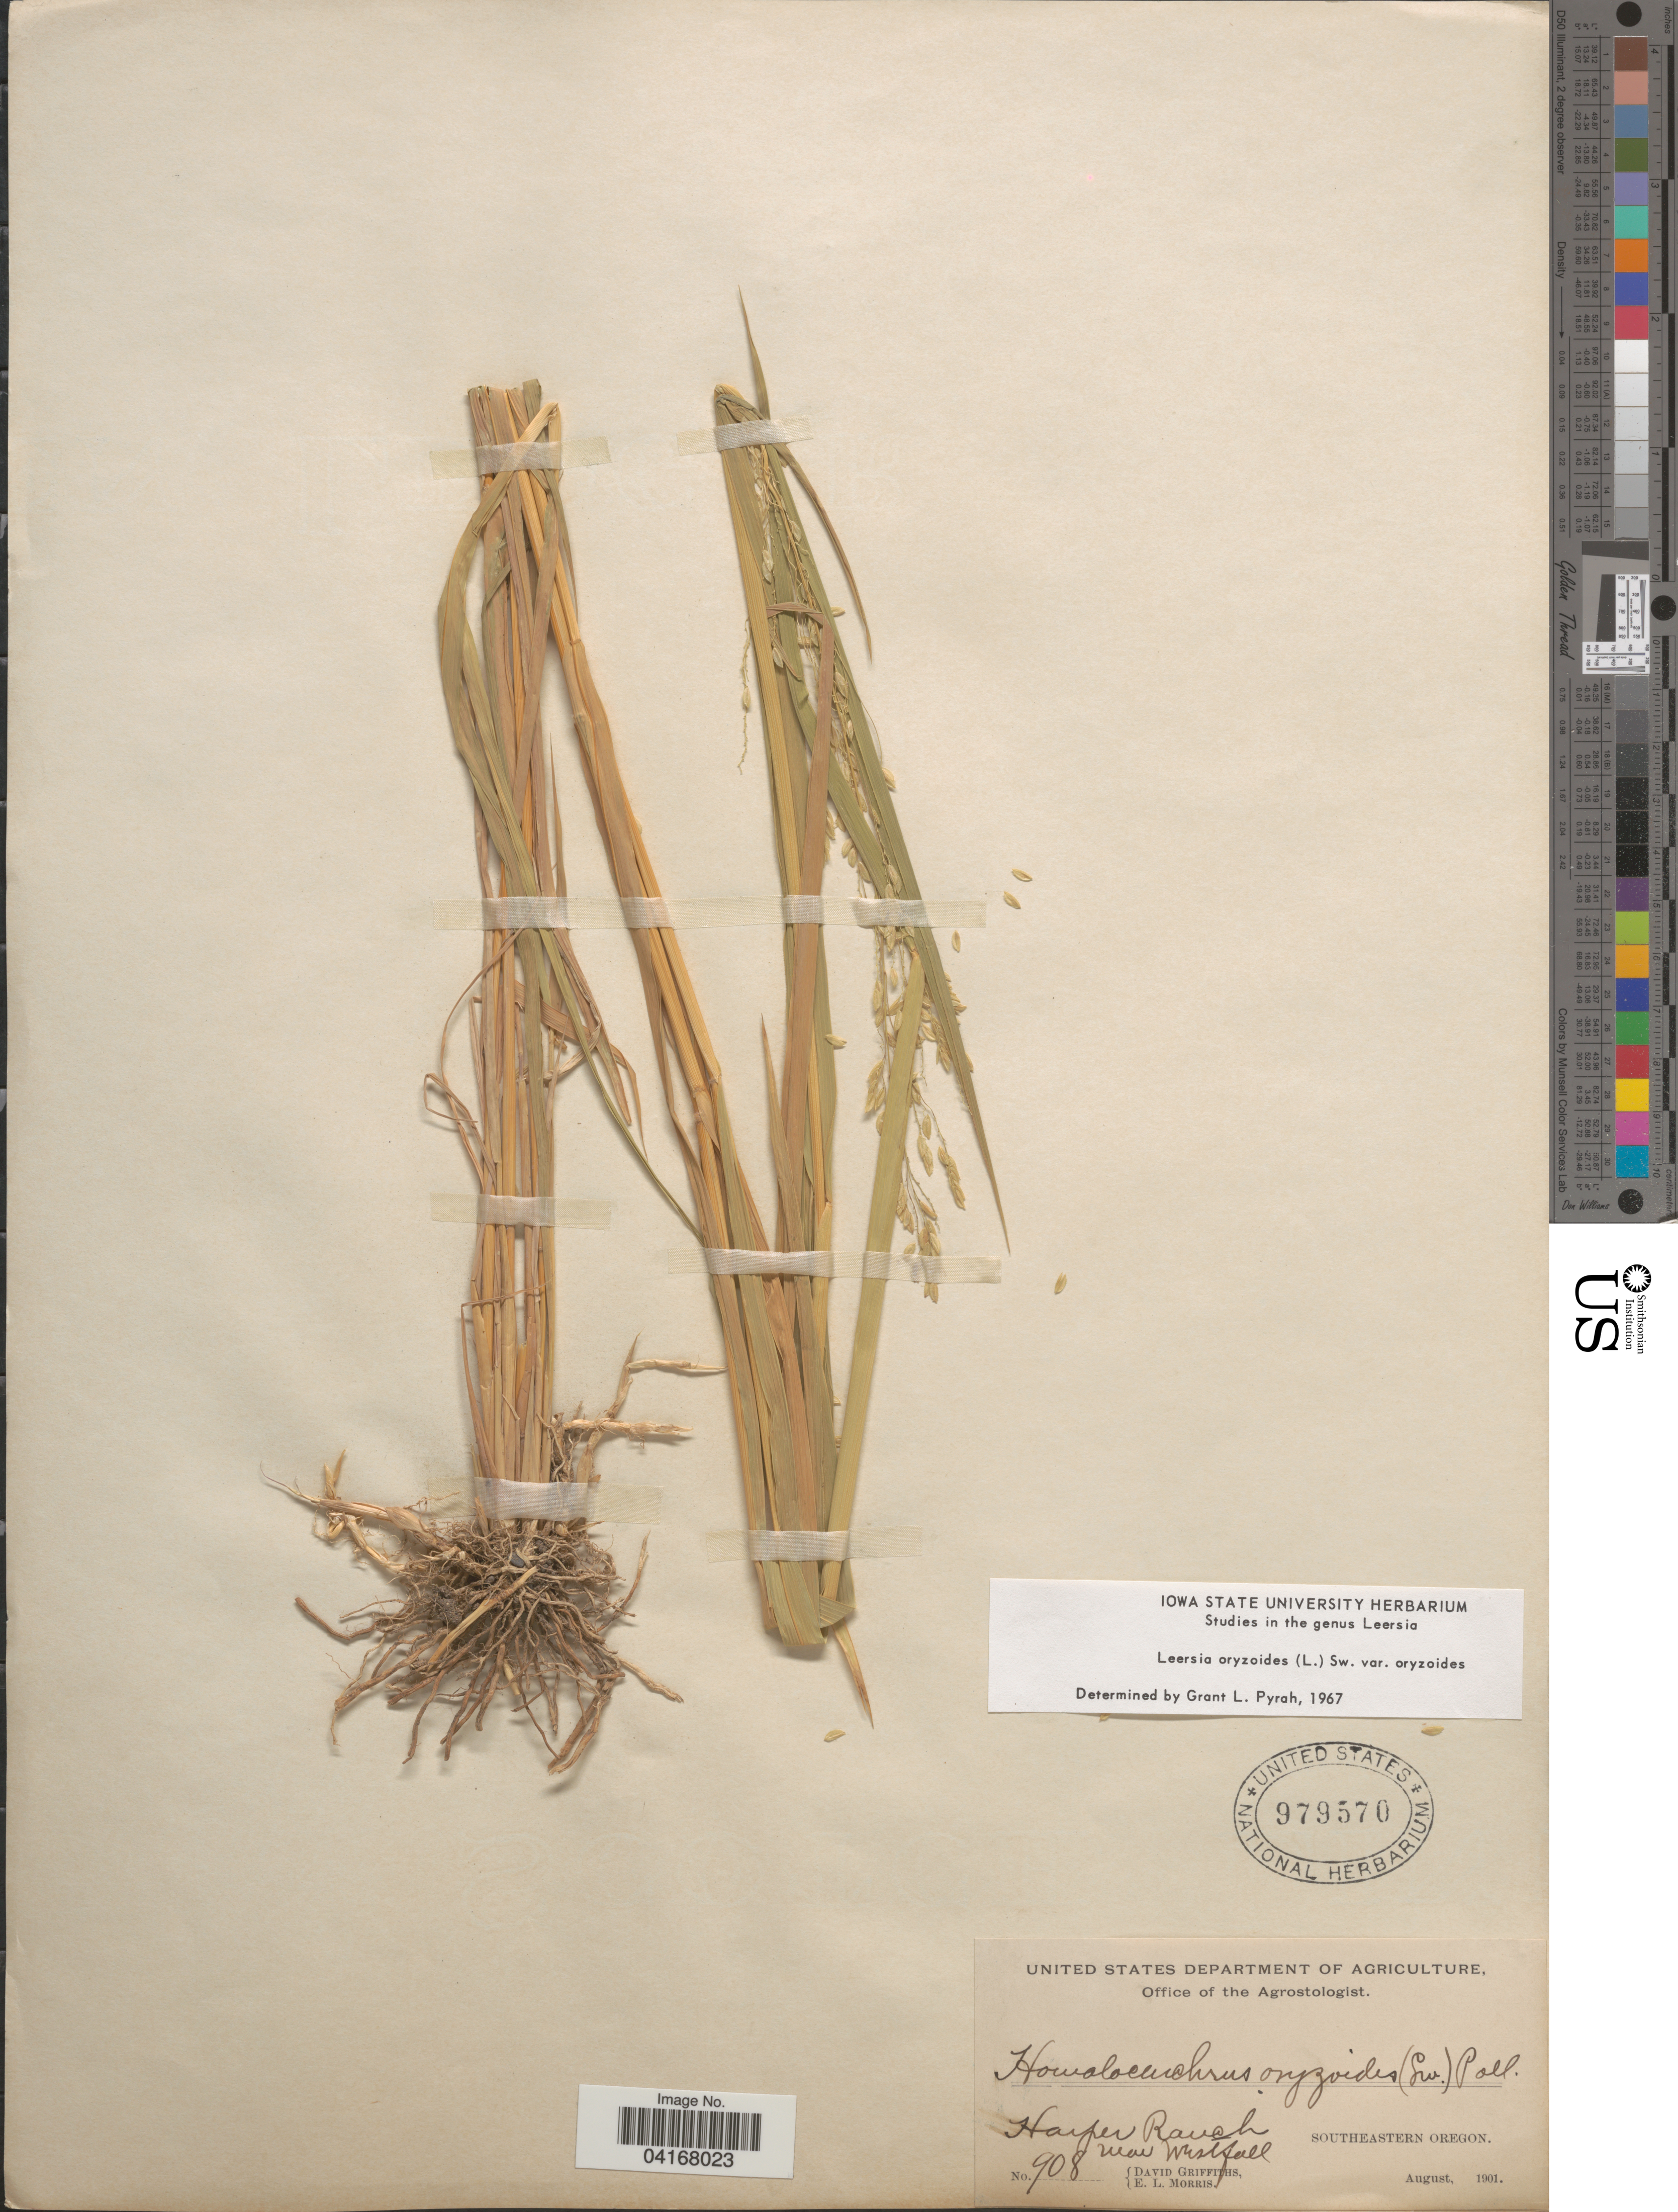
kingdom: Plantae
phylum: Tracheophyta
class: Liliopsida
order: Poales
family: Poaceae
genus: Leersia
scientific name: Leersia oryzoides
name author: (L.) Sw.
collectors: D. Griffiths & E. Morris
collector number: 908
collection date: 1901-08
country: United States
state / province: Oregon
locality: Harper Ranch near Westfall. Southeastern Oregon.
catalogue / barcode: US 979570